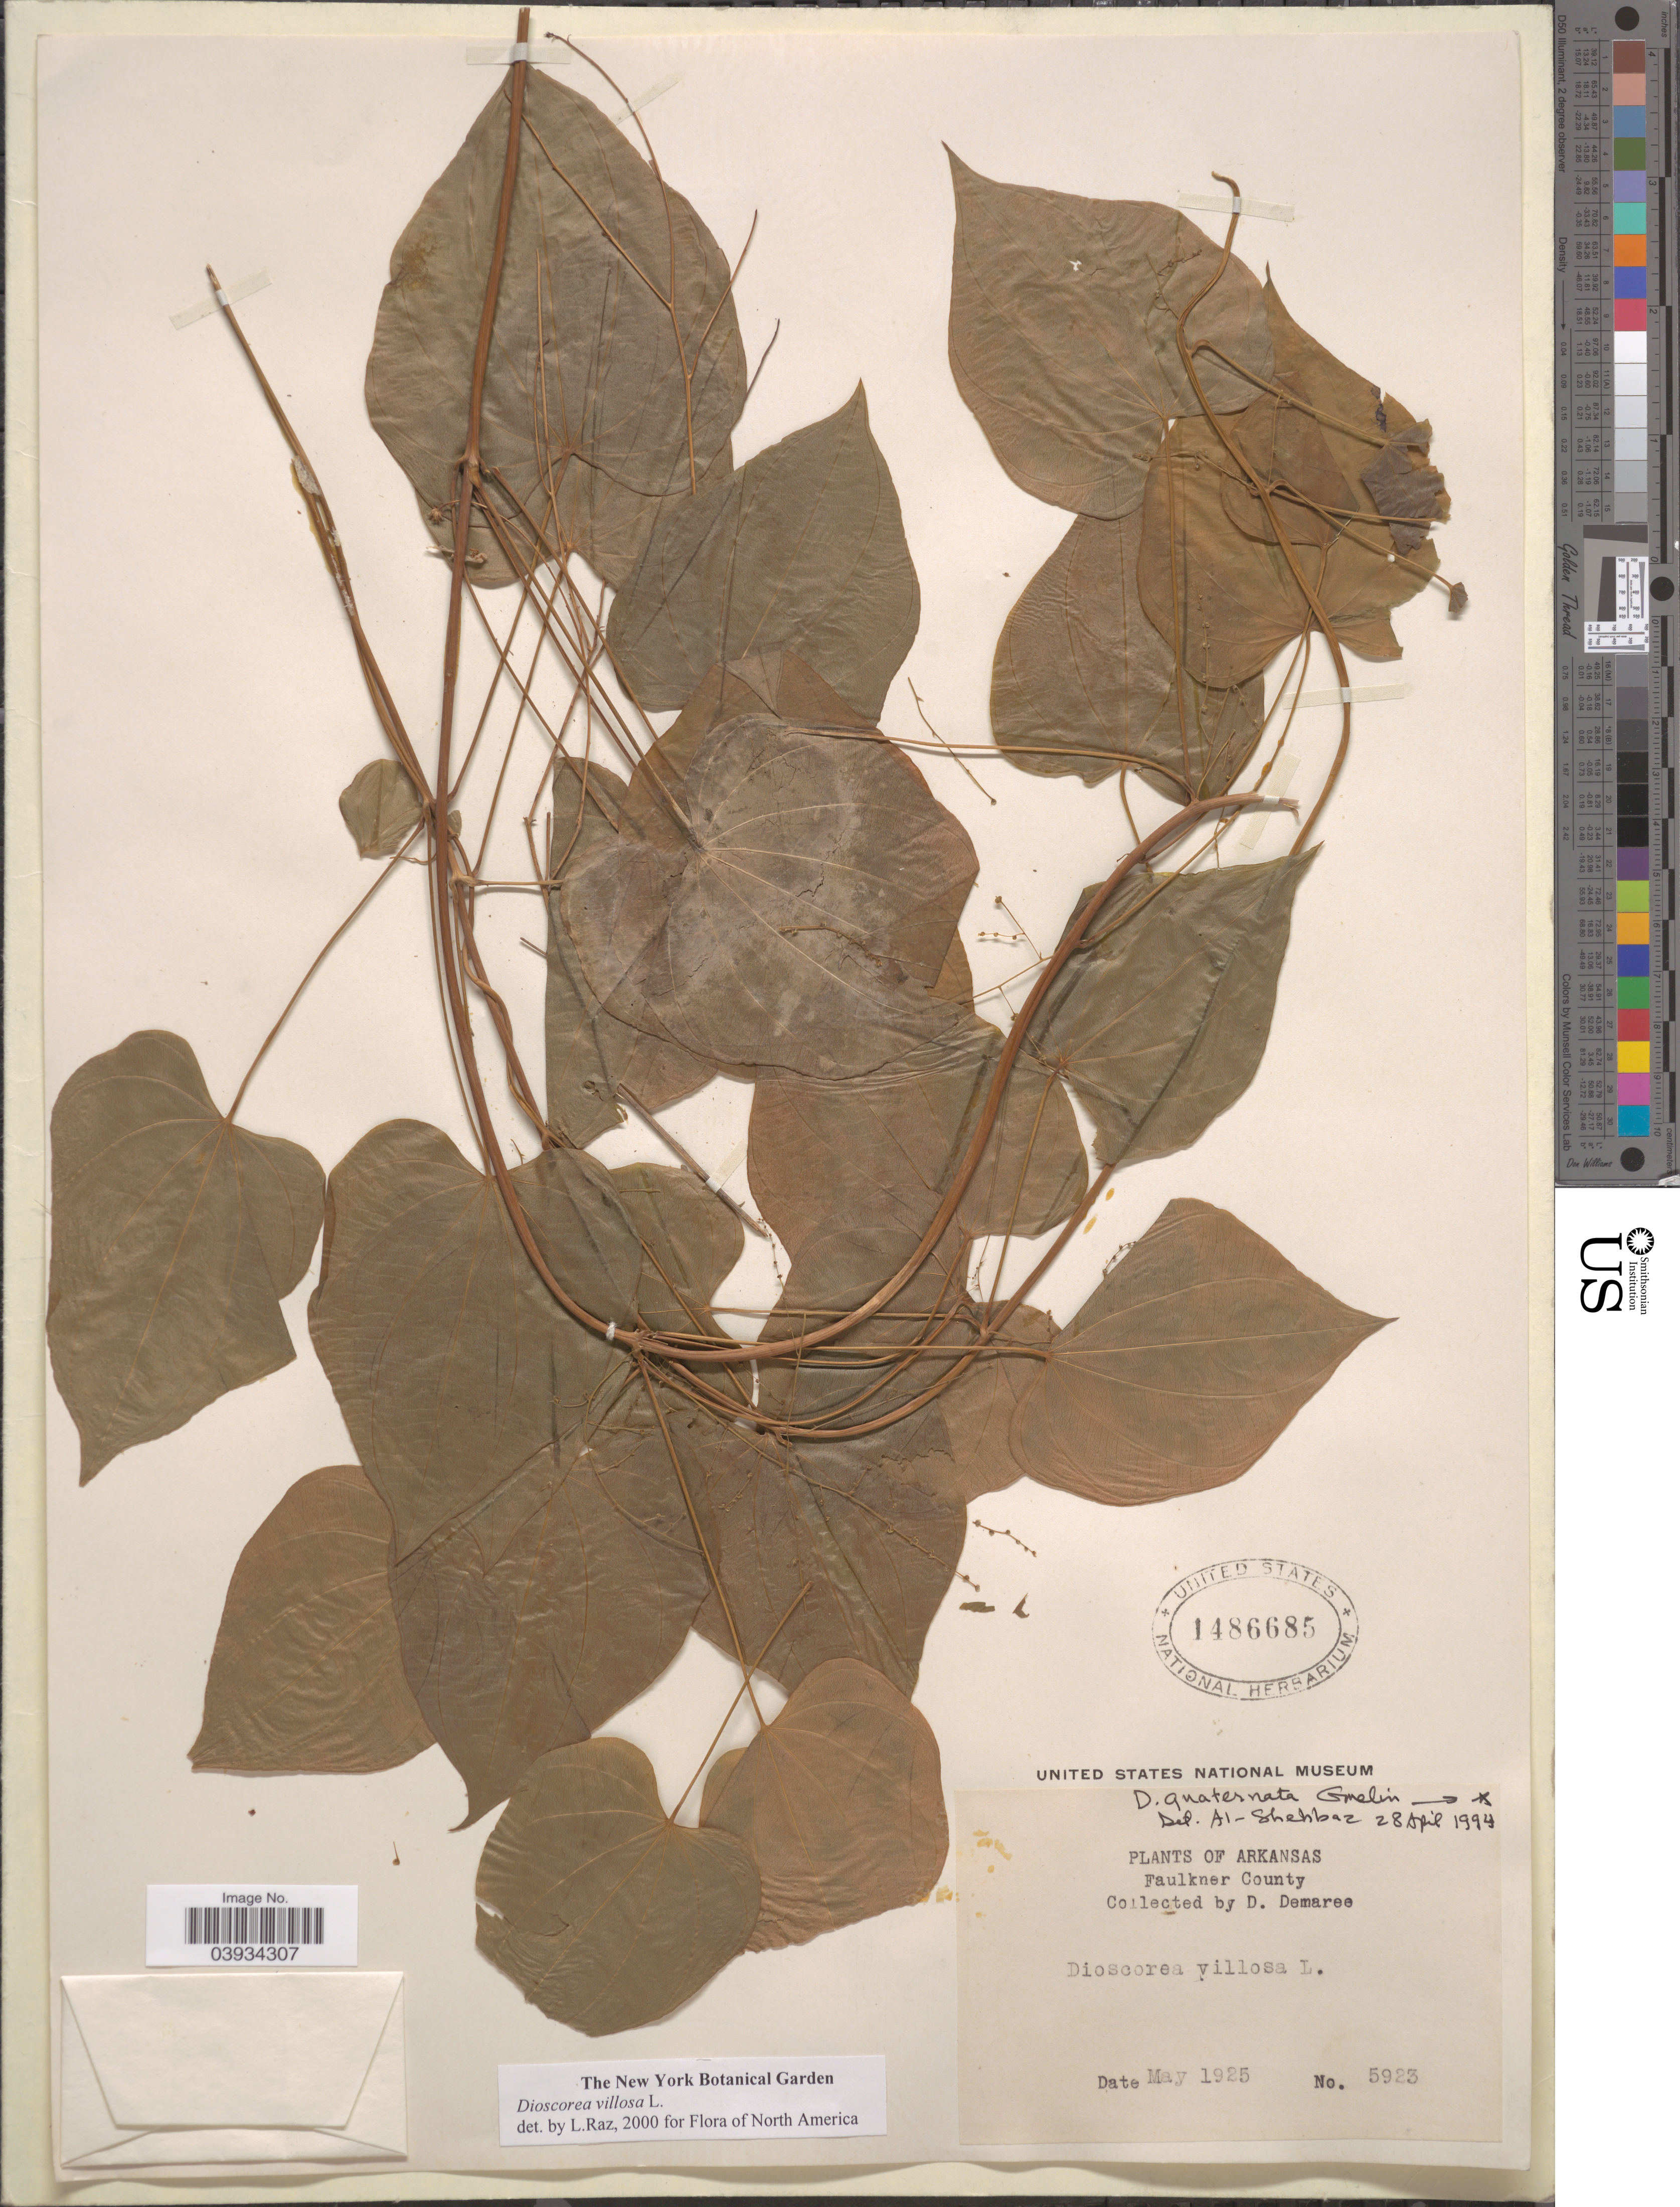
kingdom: Plantae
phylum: Tracheophyta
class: Liliopsida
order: Dioscoreales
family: Dioscoreaceae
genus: Dioscorea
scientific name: Dioscorea villosa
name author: L.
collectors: D. Demaree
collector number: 5923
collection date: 1925-05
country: United States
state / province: Arkansas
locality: Faulkner County.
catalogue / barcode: US 1486685